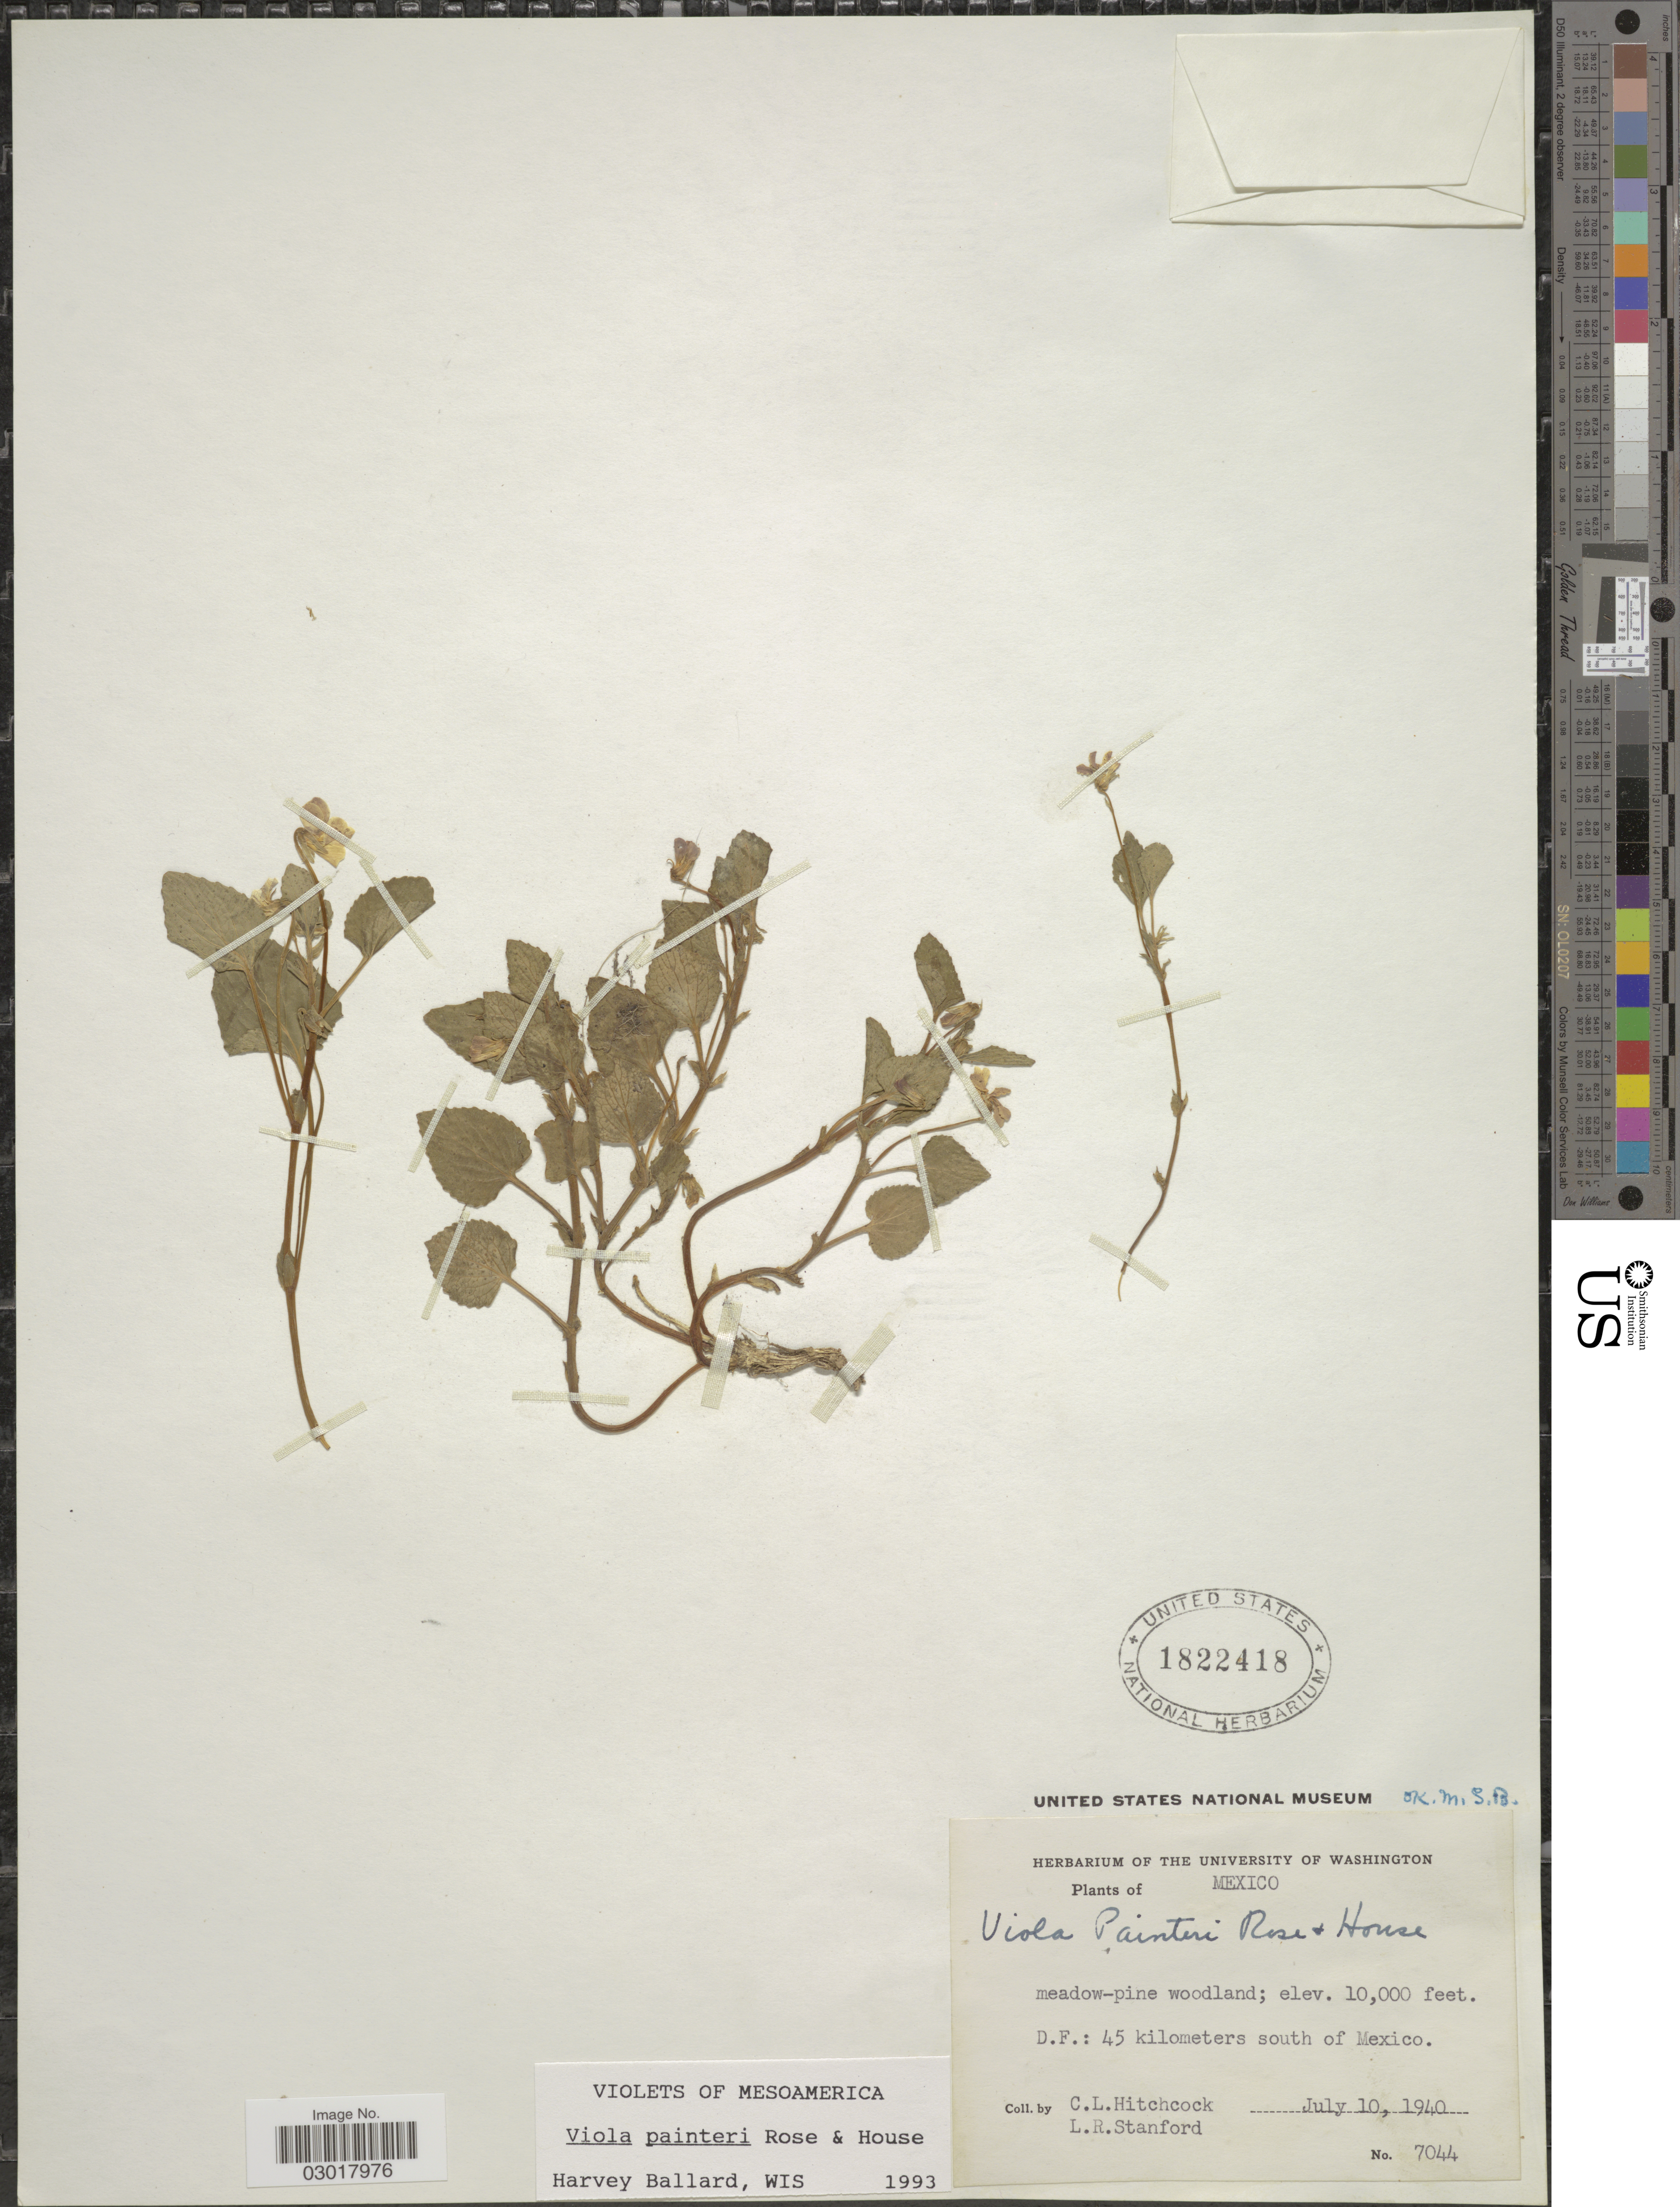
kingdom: Plantae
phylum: Tracheophyta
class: Magnoliopsida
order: Malpighiales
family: Violaceae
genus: Viola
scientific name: Viola painteri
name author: Rose & House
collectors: C. L. Hitchcock & L. R. Stanford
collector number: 7044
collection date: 1940-07-10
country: Mexico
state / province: Distrito Federal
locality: D.F.: 45 kilometers south of Mexico.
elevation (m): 3048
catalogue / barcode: US 1822418